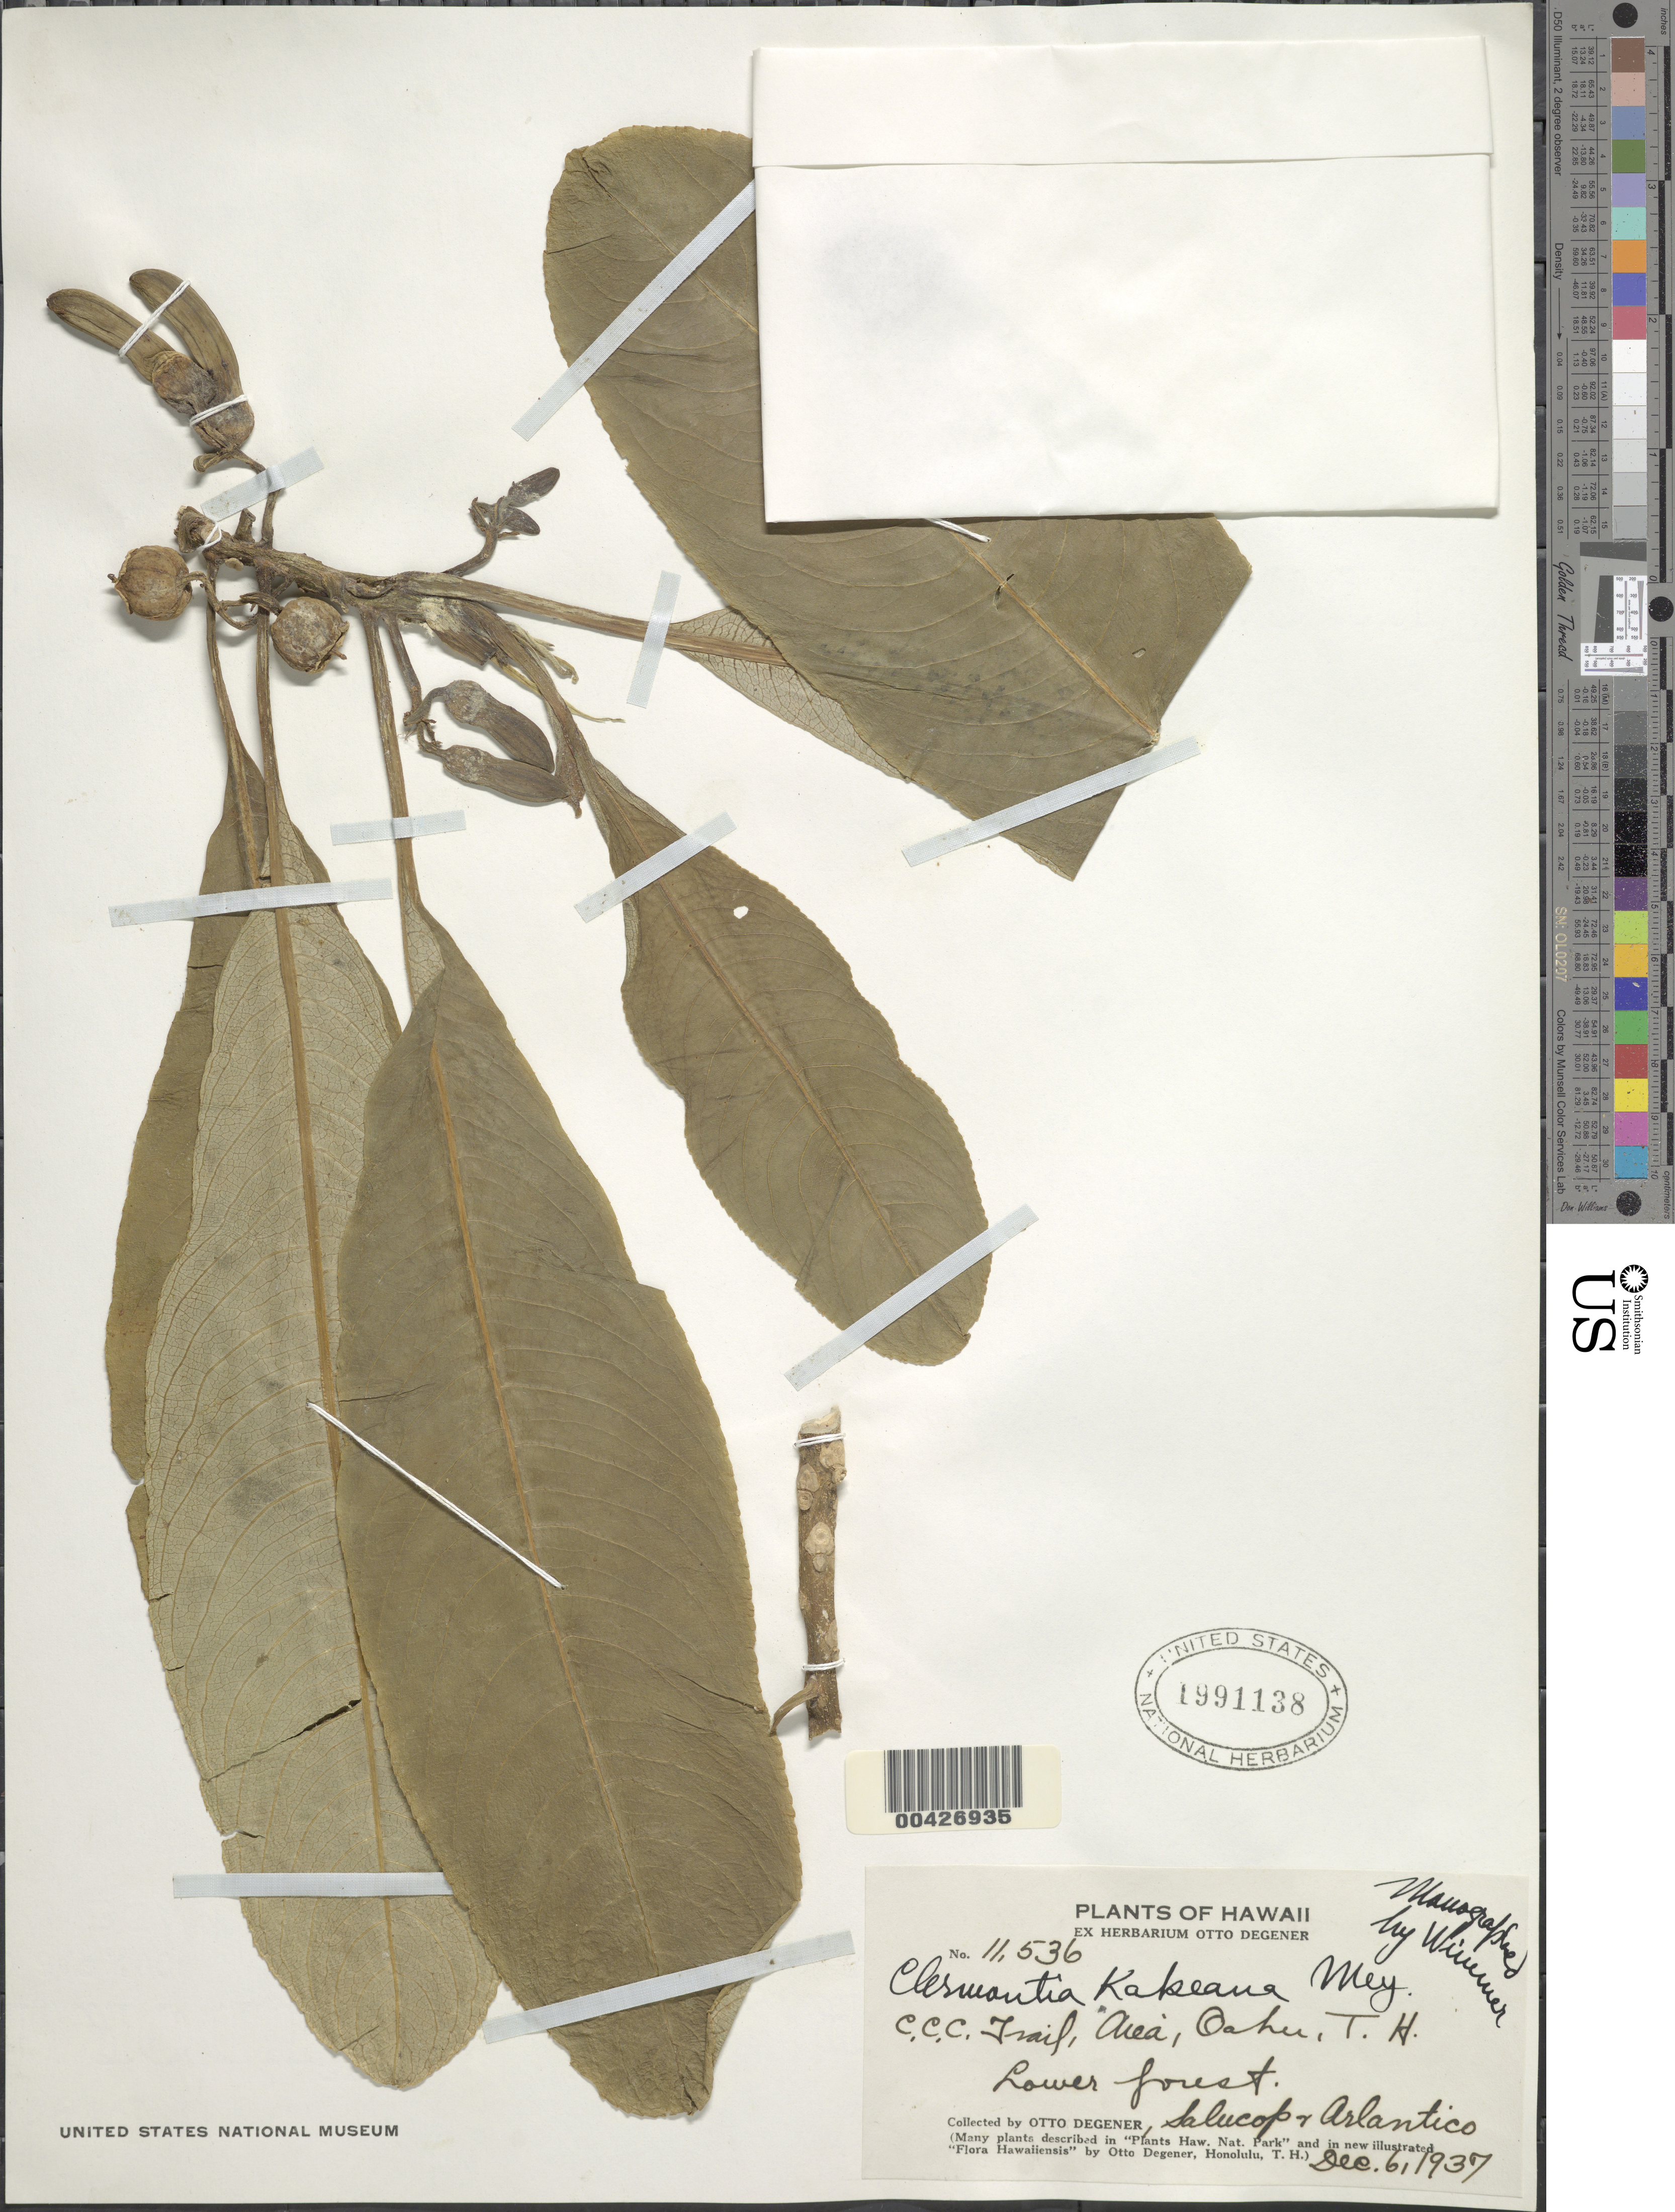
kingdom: Plantae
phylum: Tracheophyta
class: Magnoliopsida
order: Asterales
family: Campanulaceae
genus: Clermontia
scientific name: Clermontia kakeana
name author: Meyen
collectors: O. Degener, -- Salucop & Arlantico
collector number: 11536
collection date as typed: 6 Dec 1937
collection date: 1937-12-06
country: United States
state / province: Hawaii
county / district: Honolulu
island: Oahu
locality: C.C.C. Trail, Aiea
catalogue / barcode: US 1991138